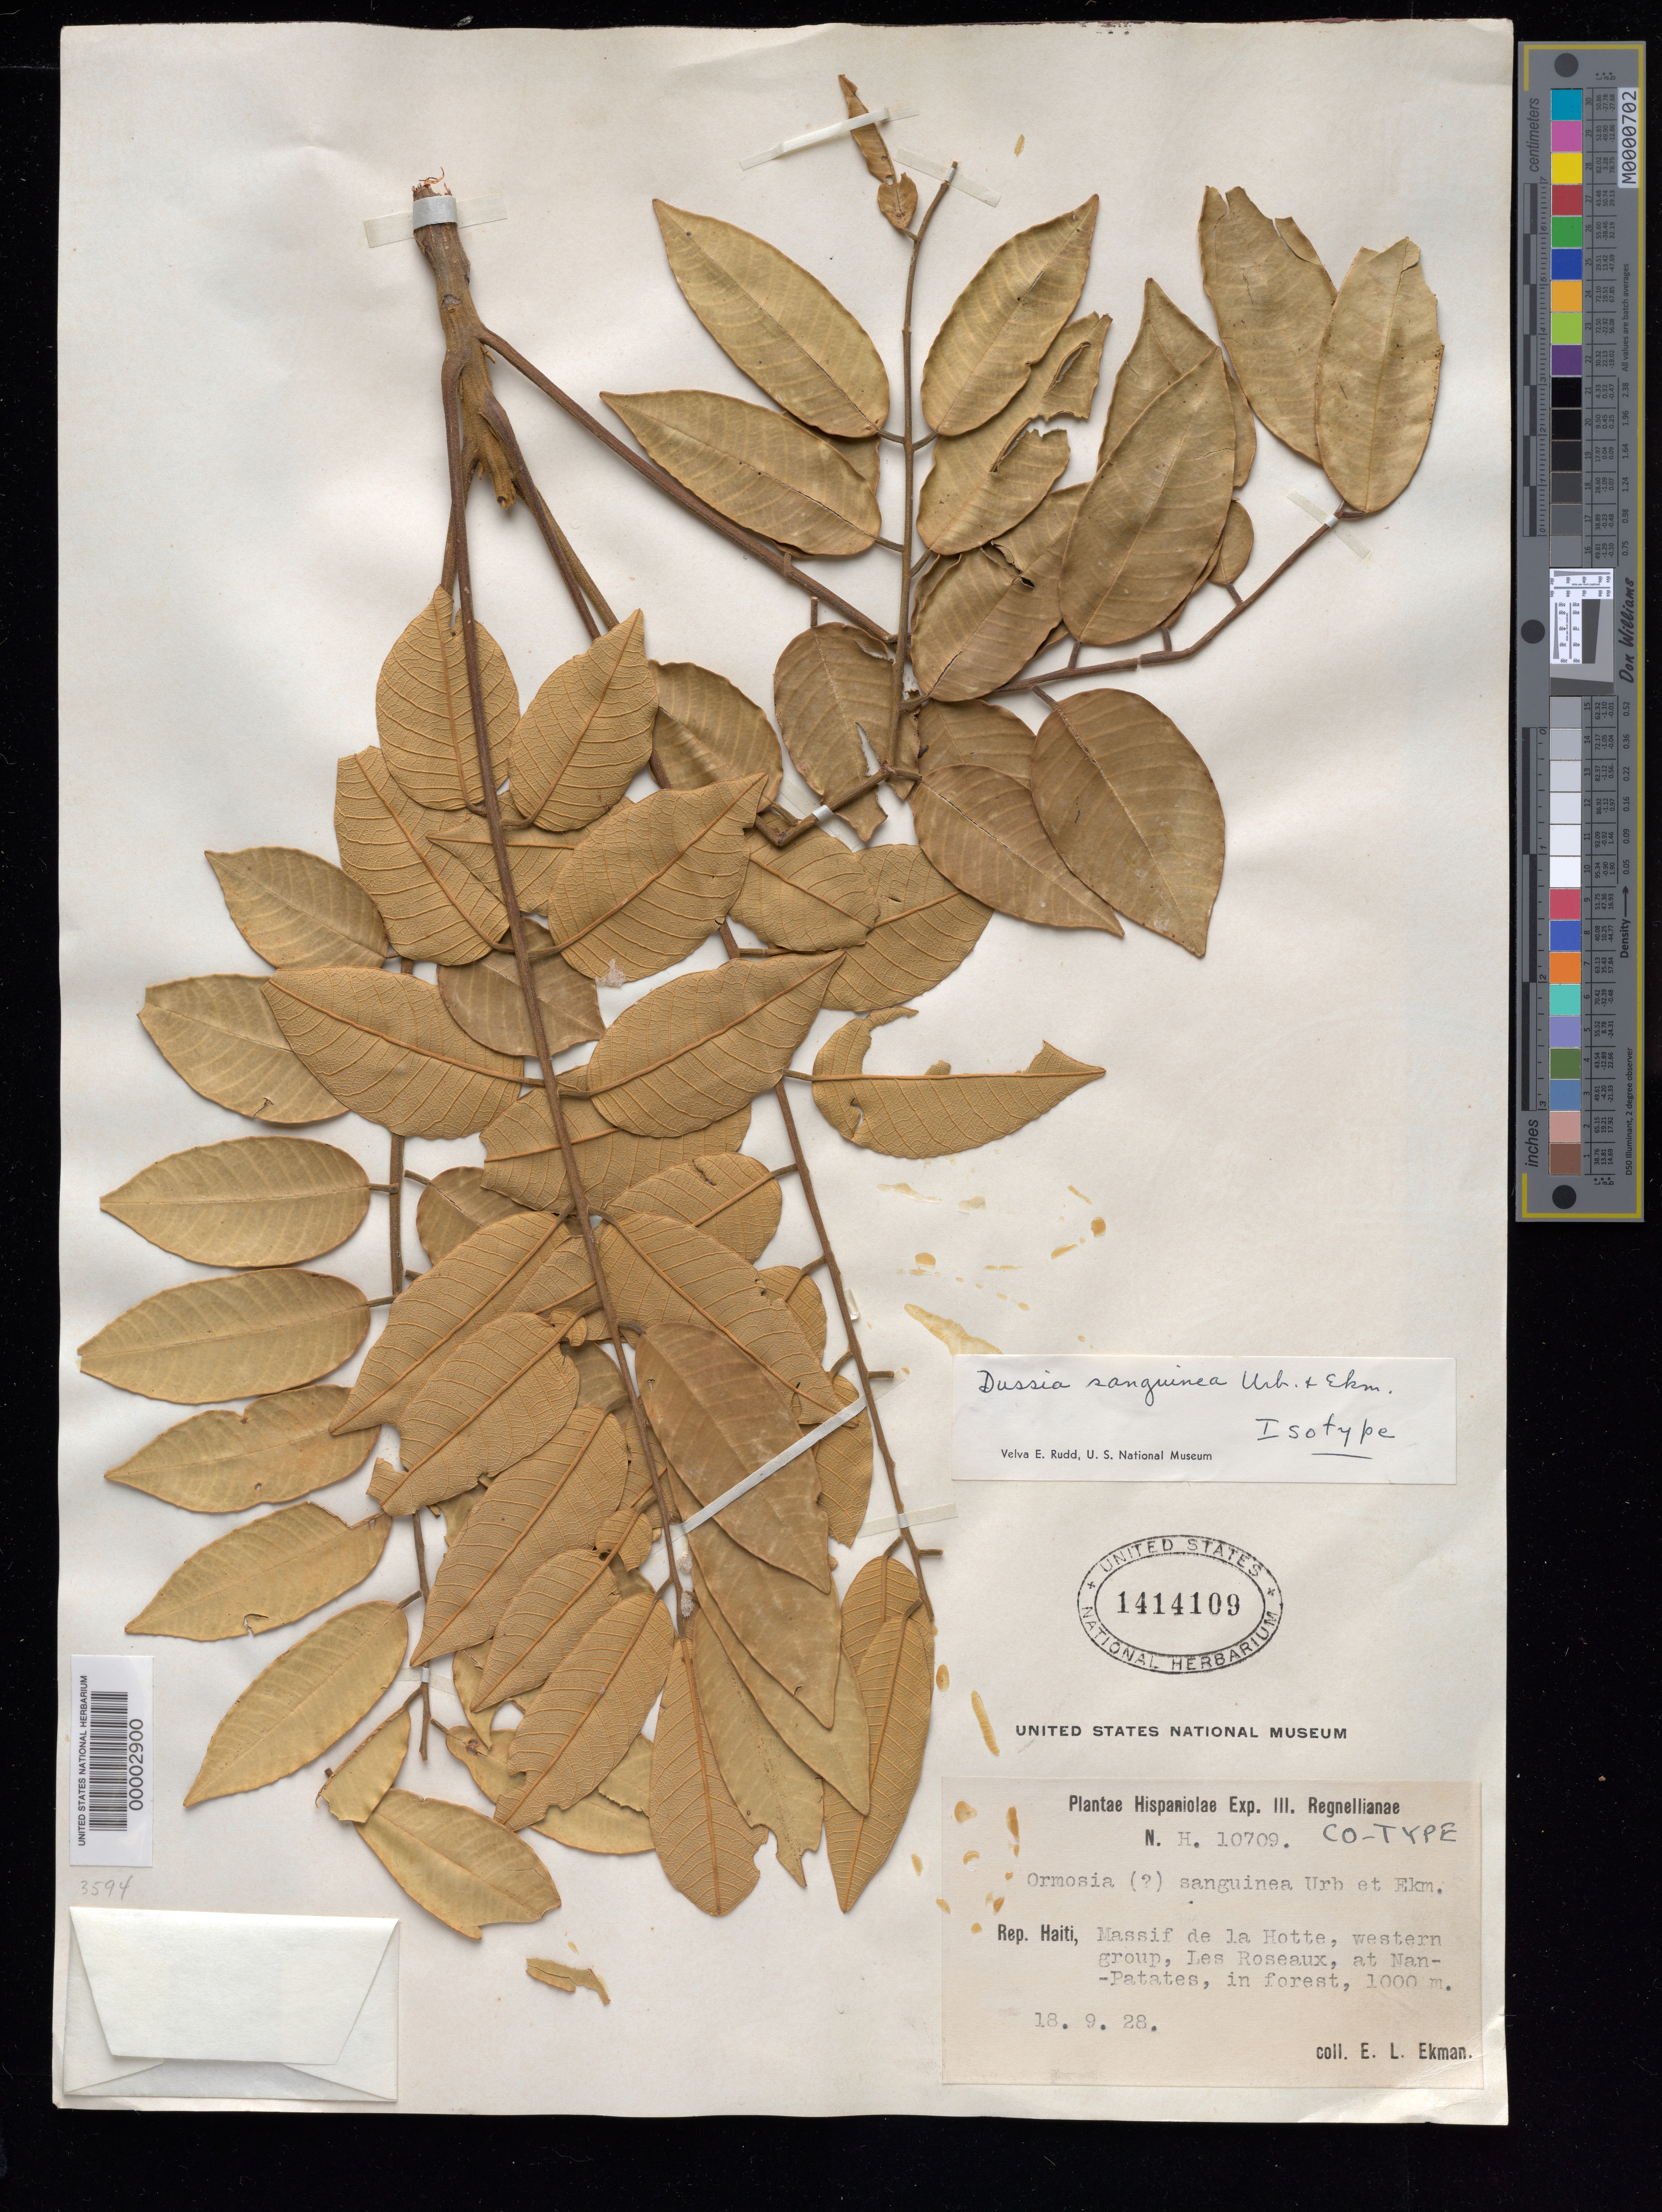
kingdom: Plantae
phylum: Tracheophyta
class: Magnoliopsida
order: Fabales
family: Fabaceae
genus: Dussia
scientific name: Dussia sanguinea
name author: Urb. & Ekman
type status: Isotype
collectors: E. L. Ekman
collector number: H 10709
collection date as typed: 18 Sep 1928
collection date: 1928-09-18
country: Haiti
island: Hispaniola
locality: Massif de la Hotte, western group, Les Roseaux, at Nan-Patates.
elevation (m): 1000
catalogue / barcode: US 1414109